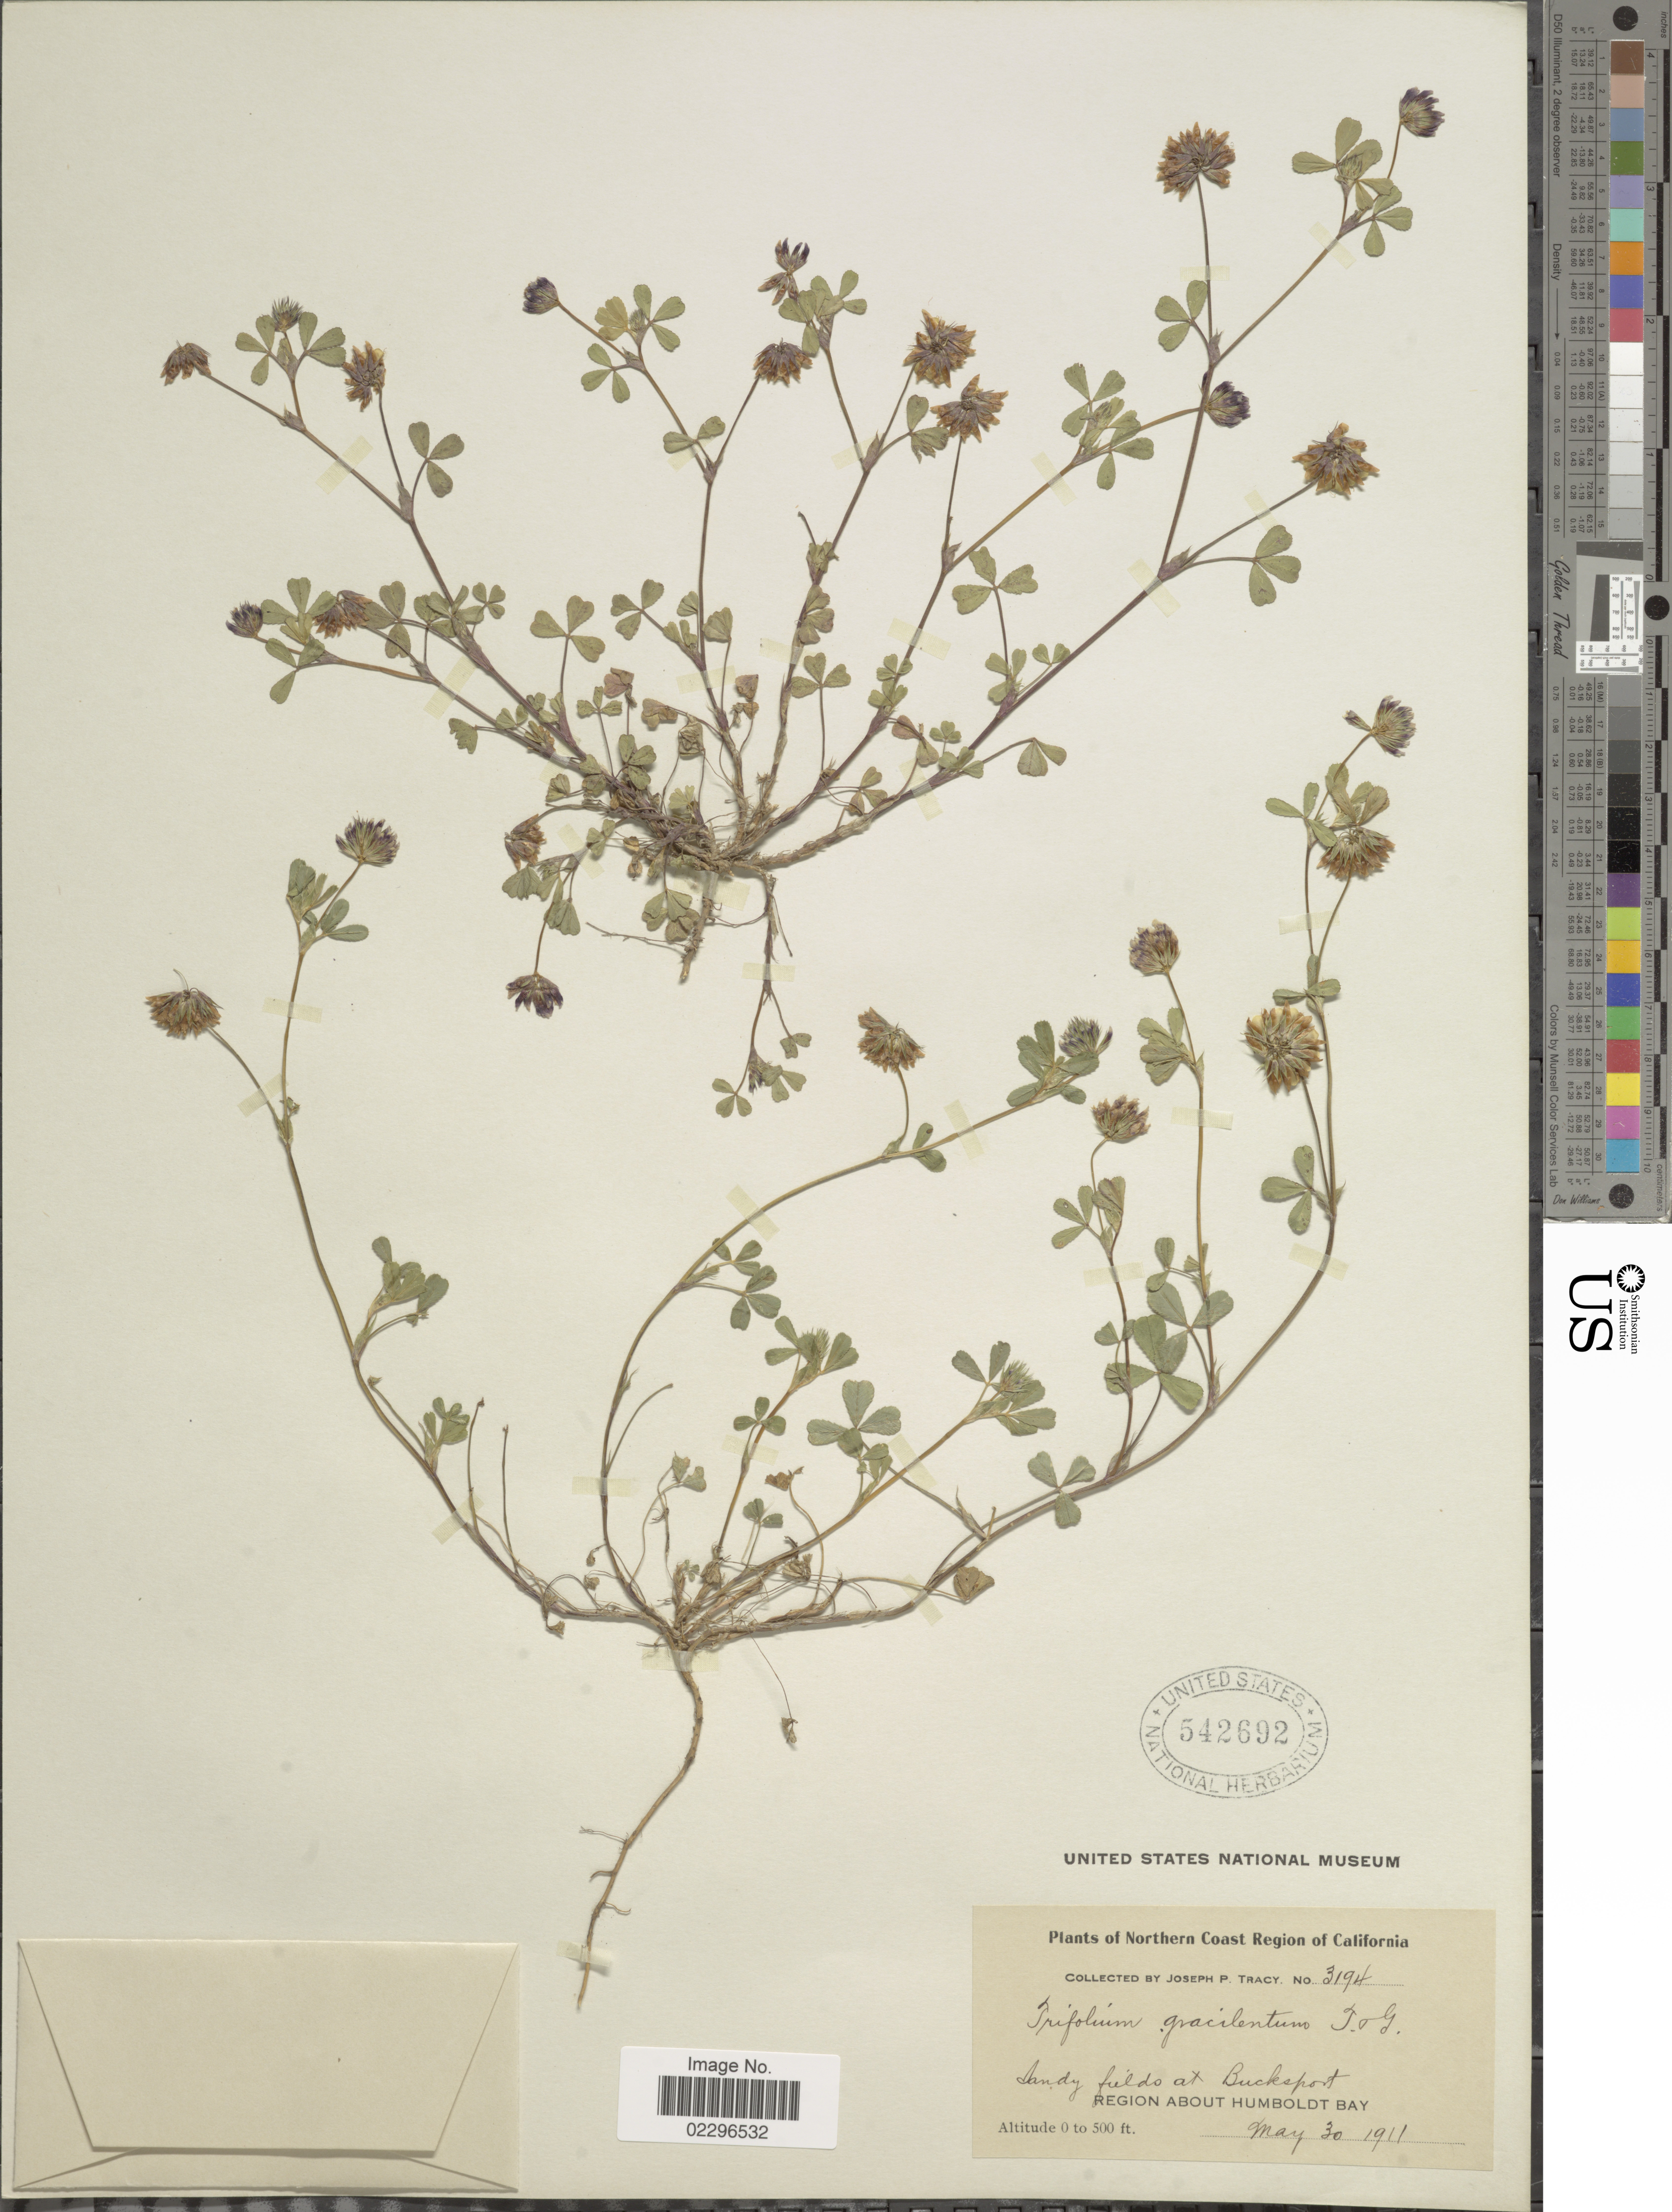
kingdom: Plantae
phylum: Tracheophyta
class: Magnoliopsida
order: Fabales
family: Fabaceae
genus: Trifolium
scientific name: Trifolium gracilentum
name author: Torr. & A. Gray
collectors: J. Tracy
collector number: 3194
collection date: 1911-05-30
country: United States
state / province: California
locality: Northern Coast Region of California, Region about Humboldt Bay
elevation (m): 0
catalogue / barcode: US 542692